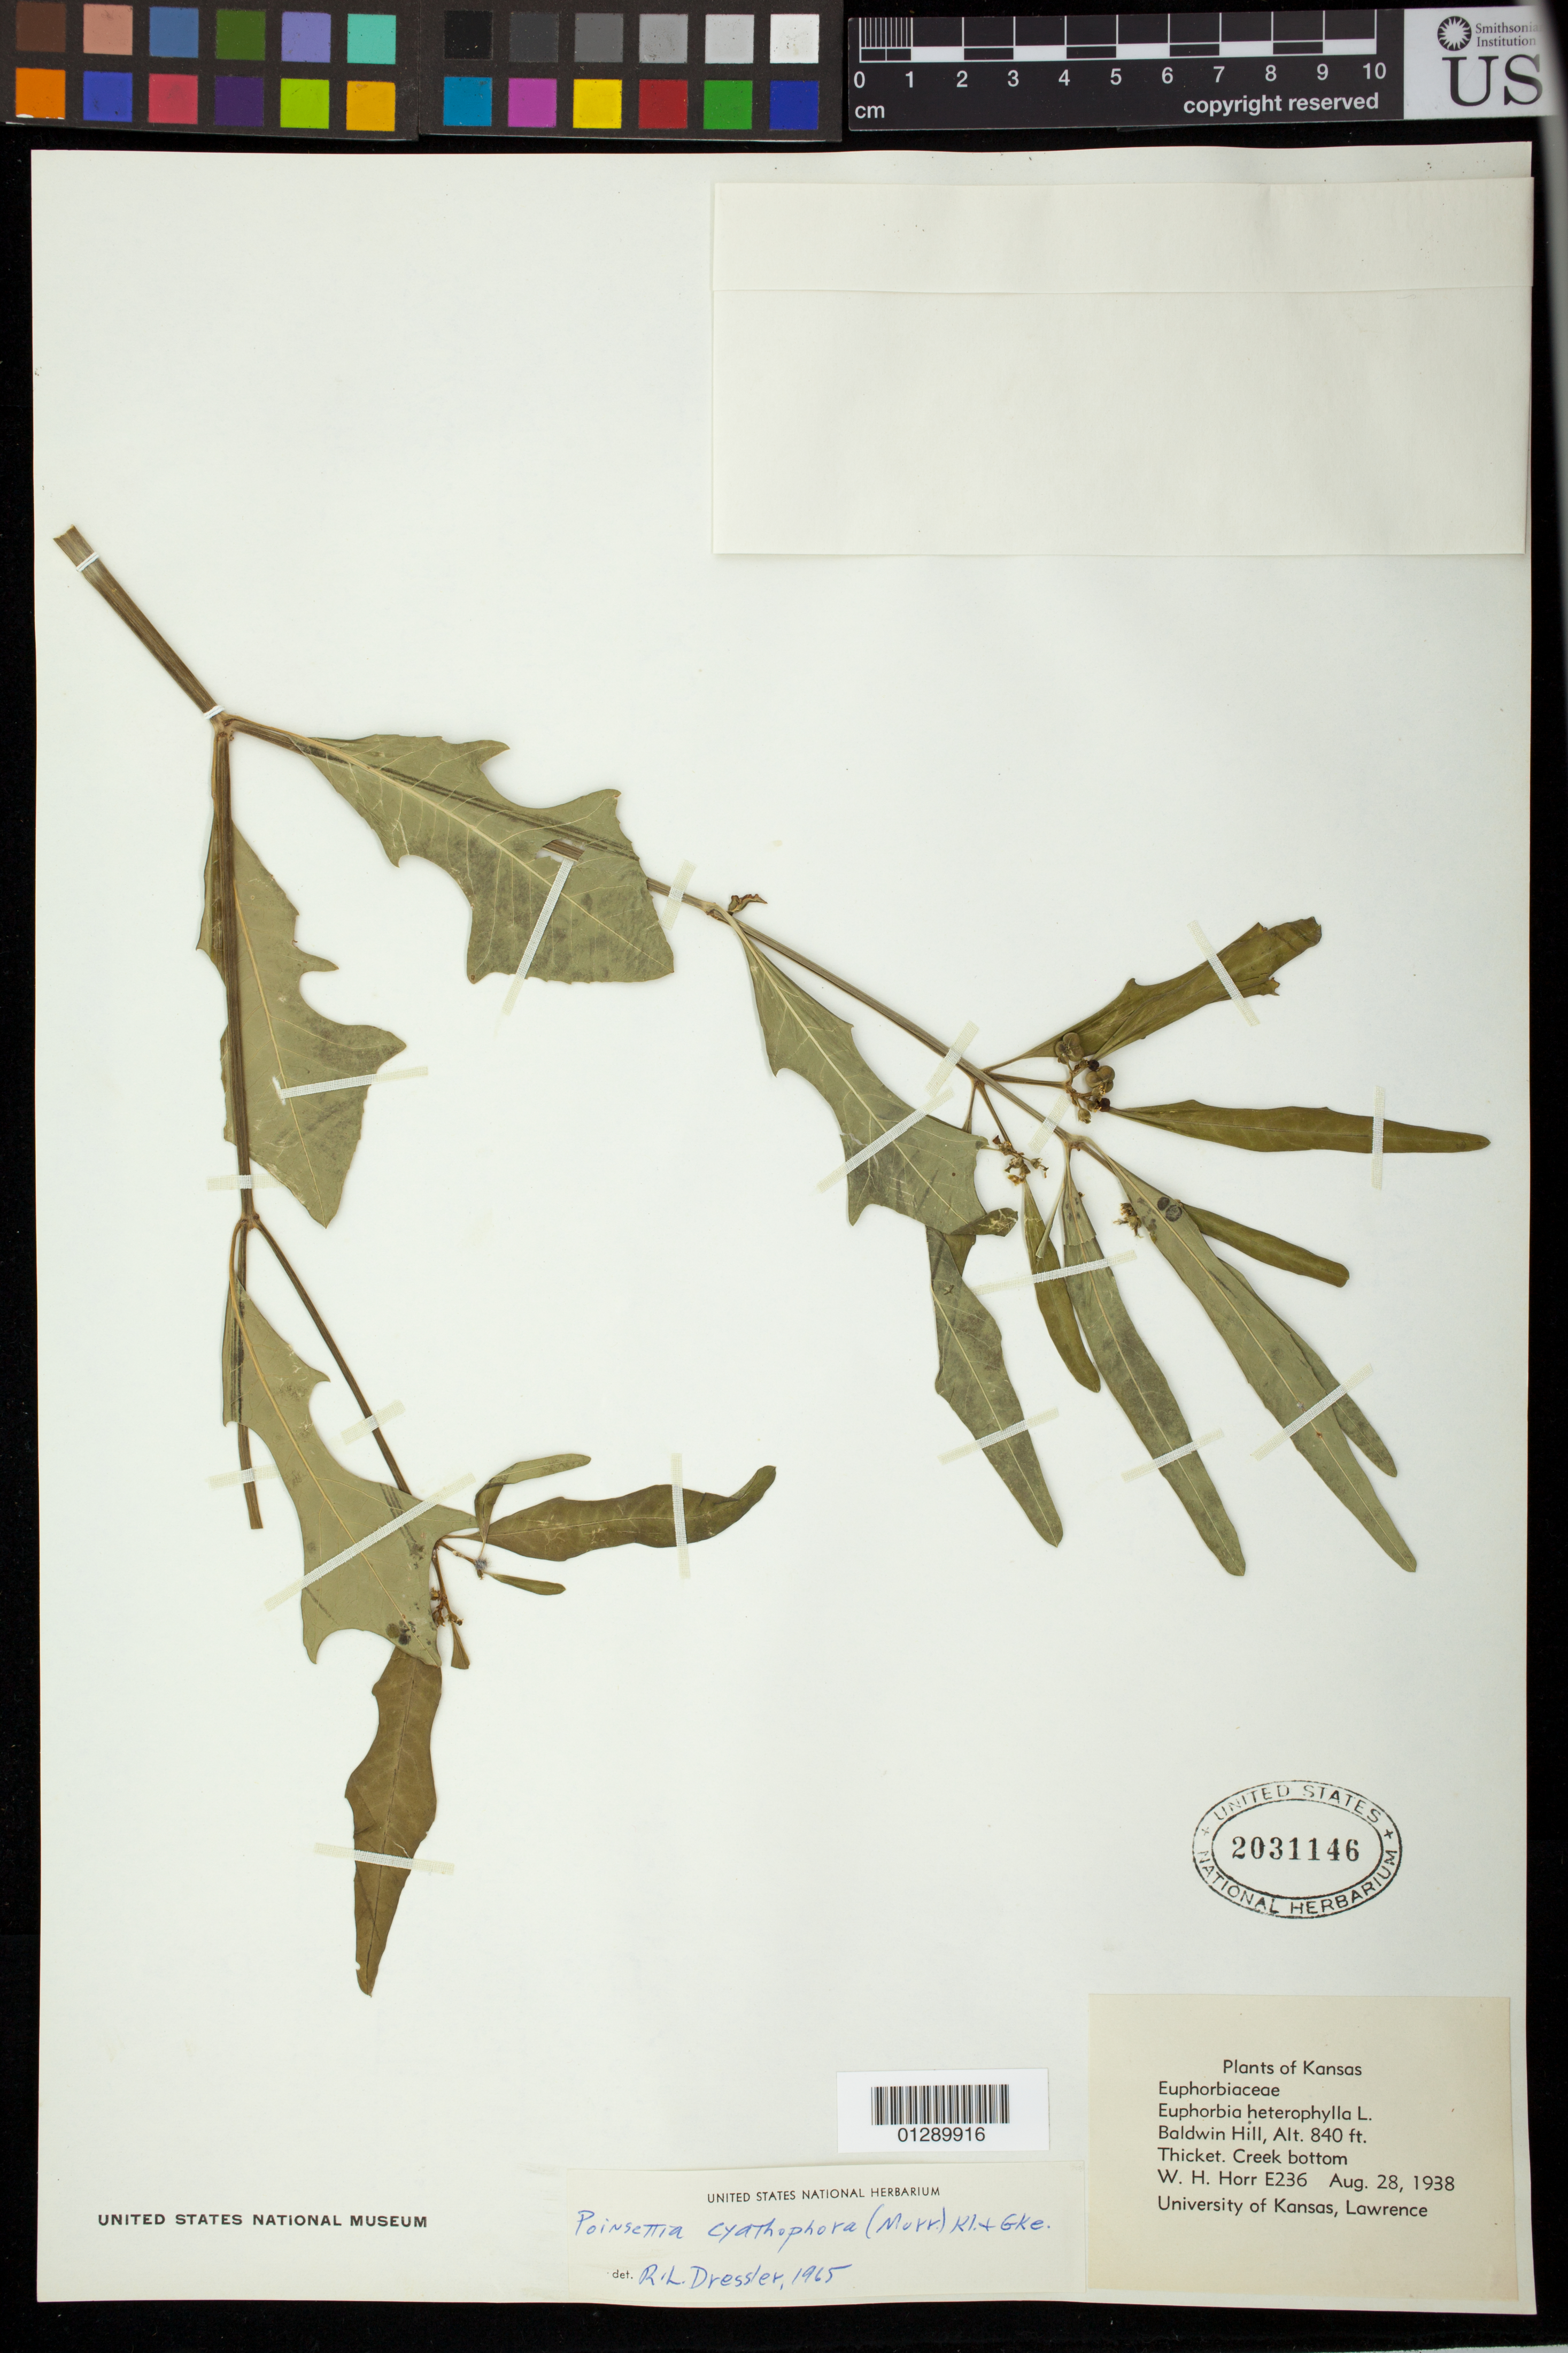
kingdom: Plantae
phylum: Tracheophyta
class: Magnoliopsida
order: Malpighiales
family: Euphorbiaceae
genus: Euphorbia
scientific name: Euphorbia heterophylla var. cyathophora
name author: (Murr.) Griseb.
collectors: W. H. Horr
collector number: E236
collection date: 1938-08-28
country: United States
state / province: Kansas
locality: Baldwin Hill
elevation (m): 256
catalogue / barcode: US 2031146